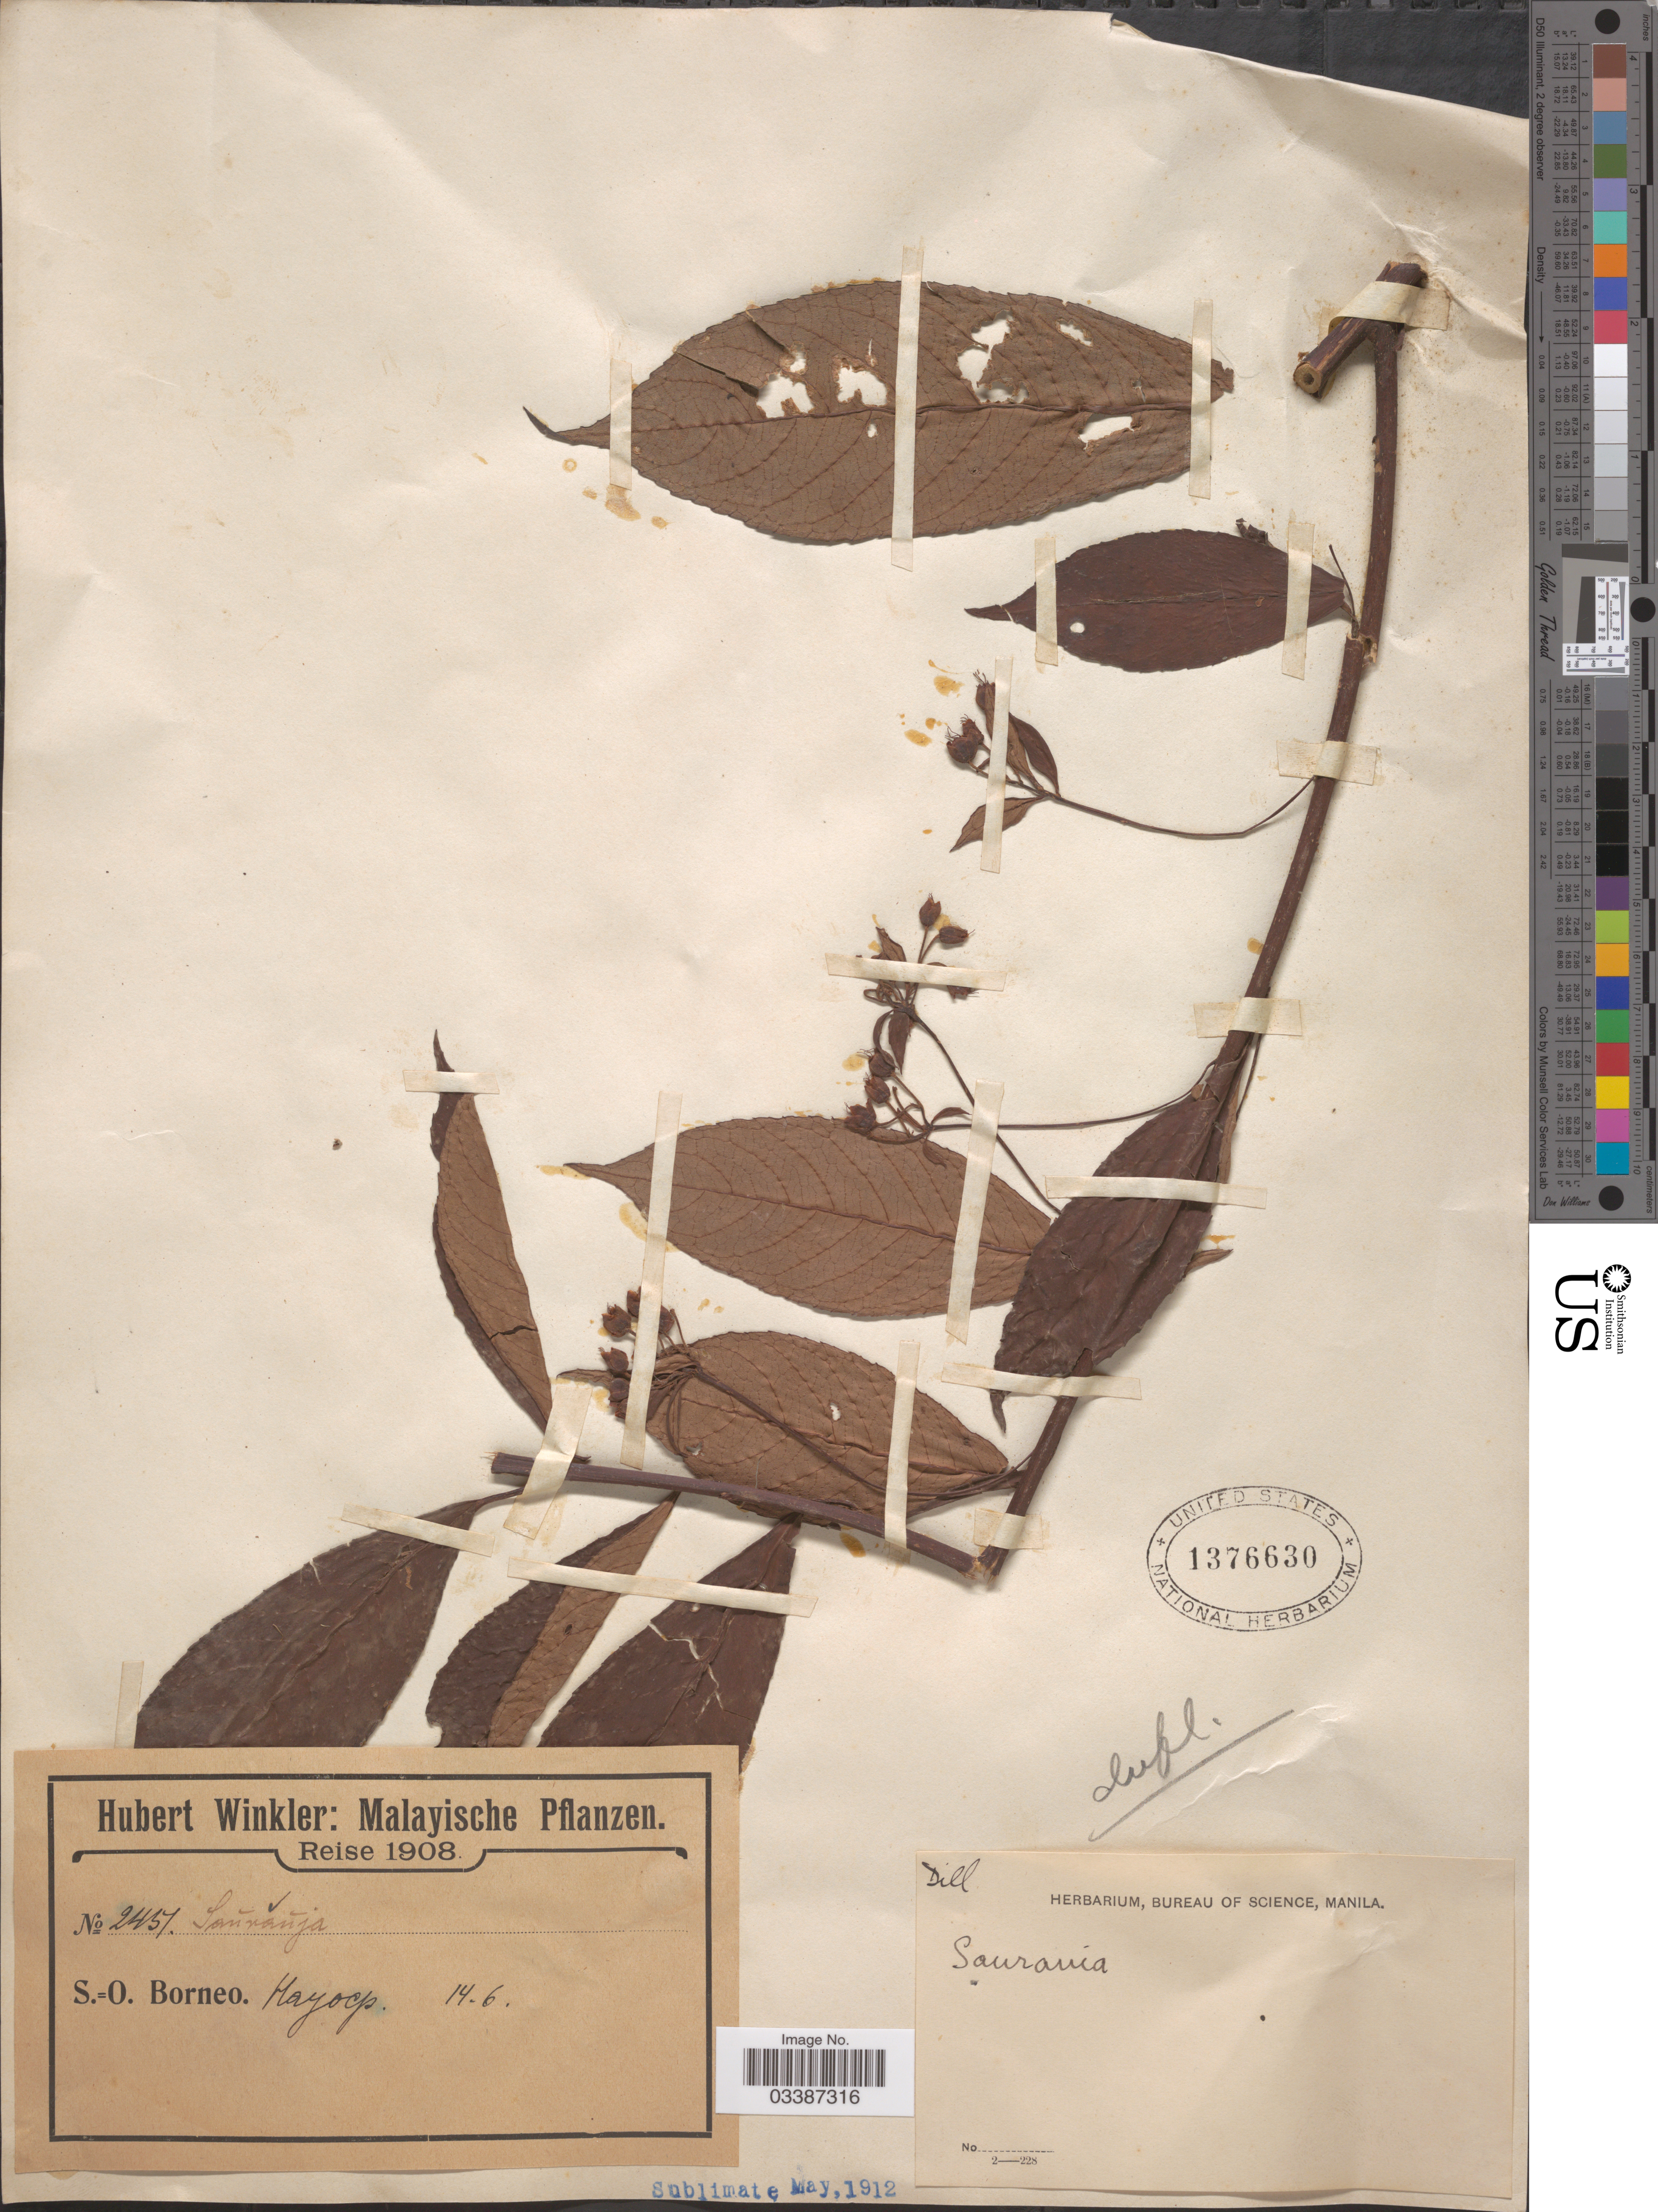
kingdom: Plantae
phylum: Tracheophyta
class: Magnoliopsida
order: Ericales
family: Actinidiaceae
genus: Saurauia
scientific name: Saurauia sp.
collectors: H. J. P. Winkler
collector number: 2451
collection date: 1908-06-14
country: Malaysia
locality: Malayische Pflanzen. S.=O. Borneo. Hayocp.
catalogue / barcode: US 1376630